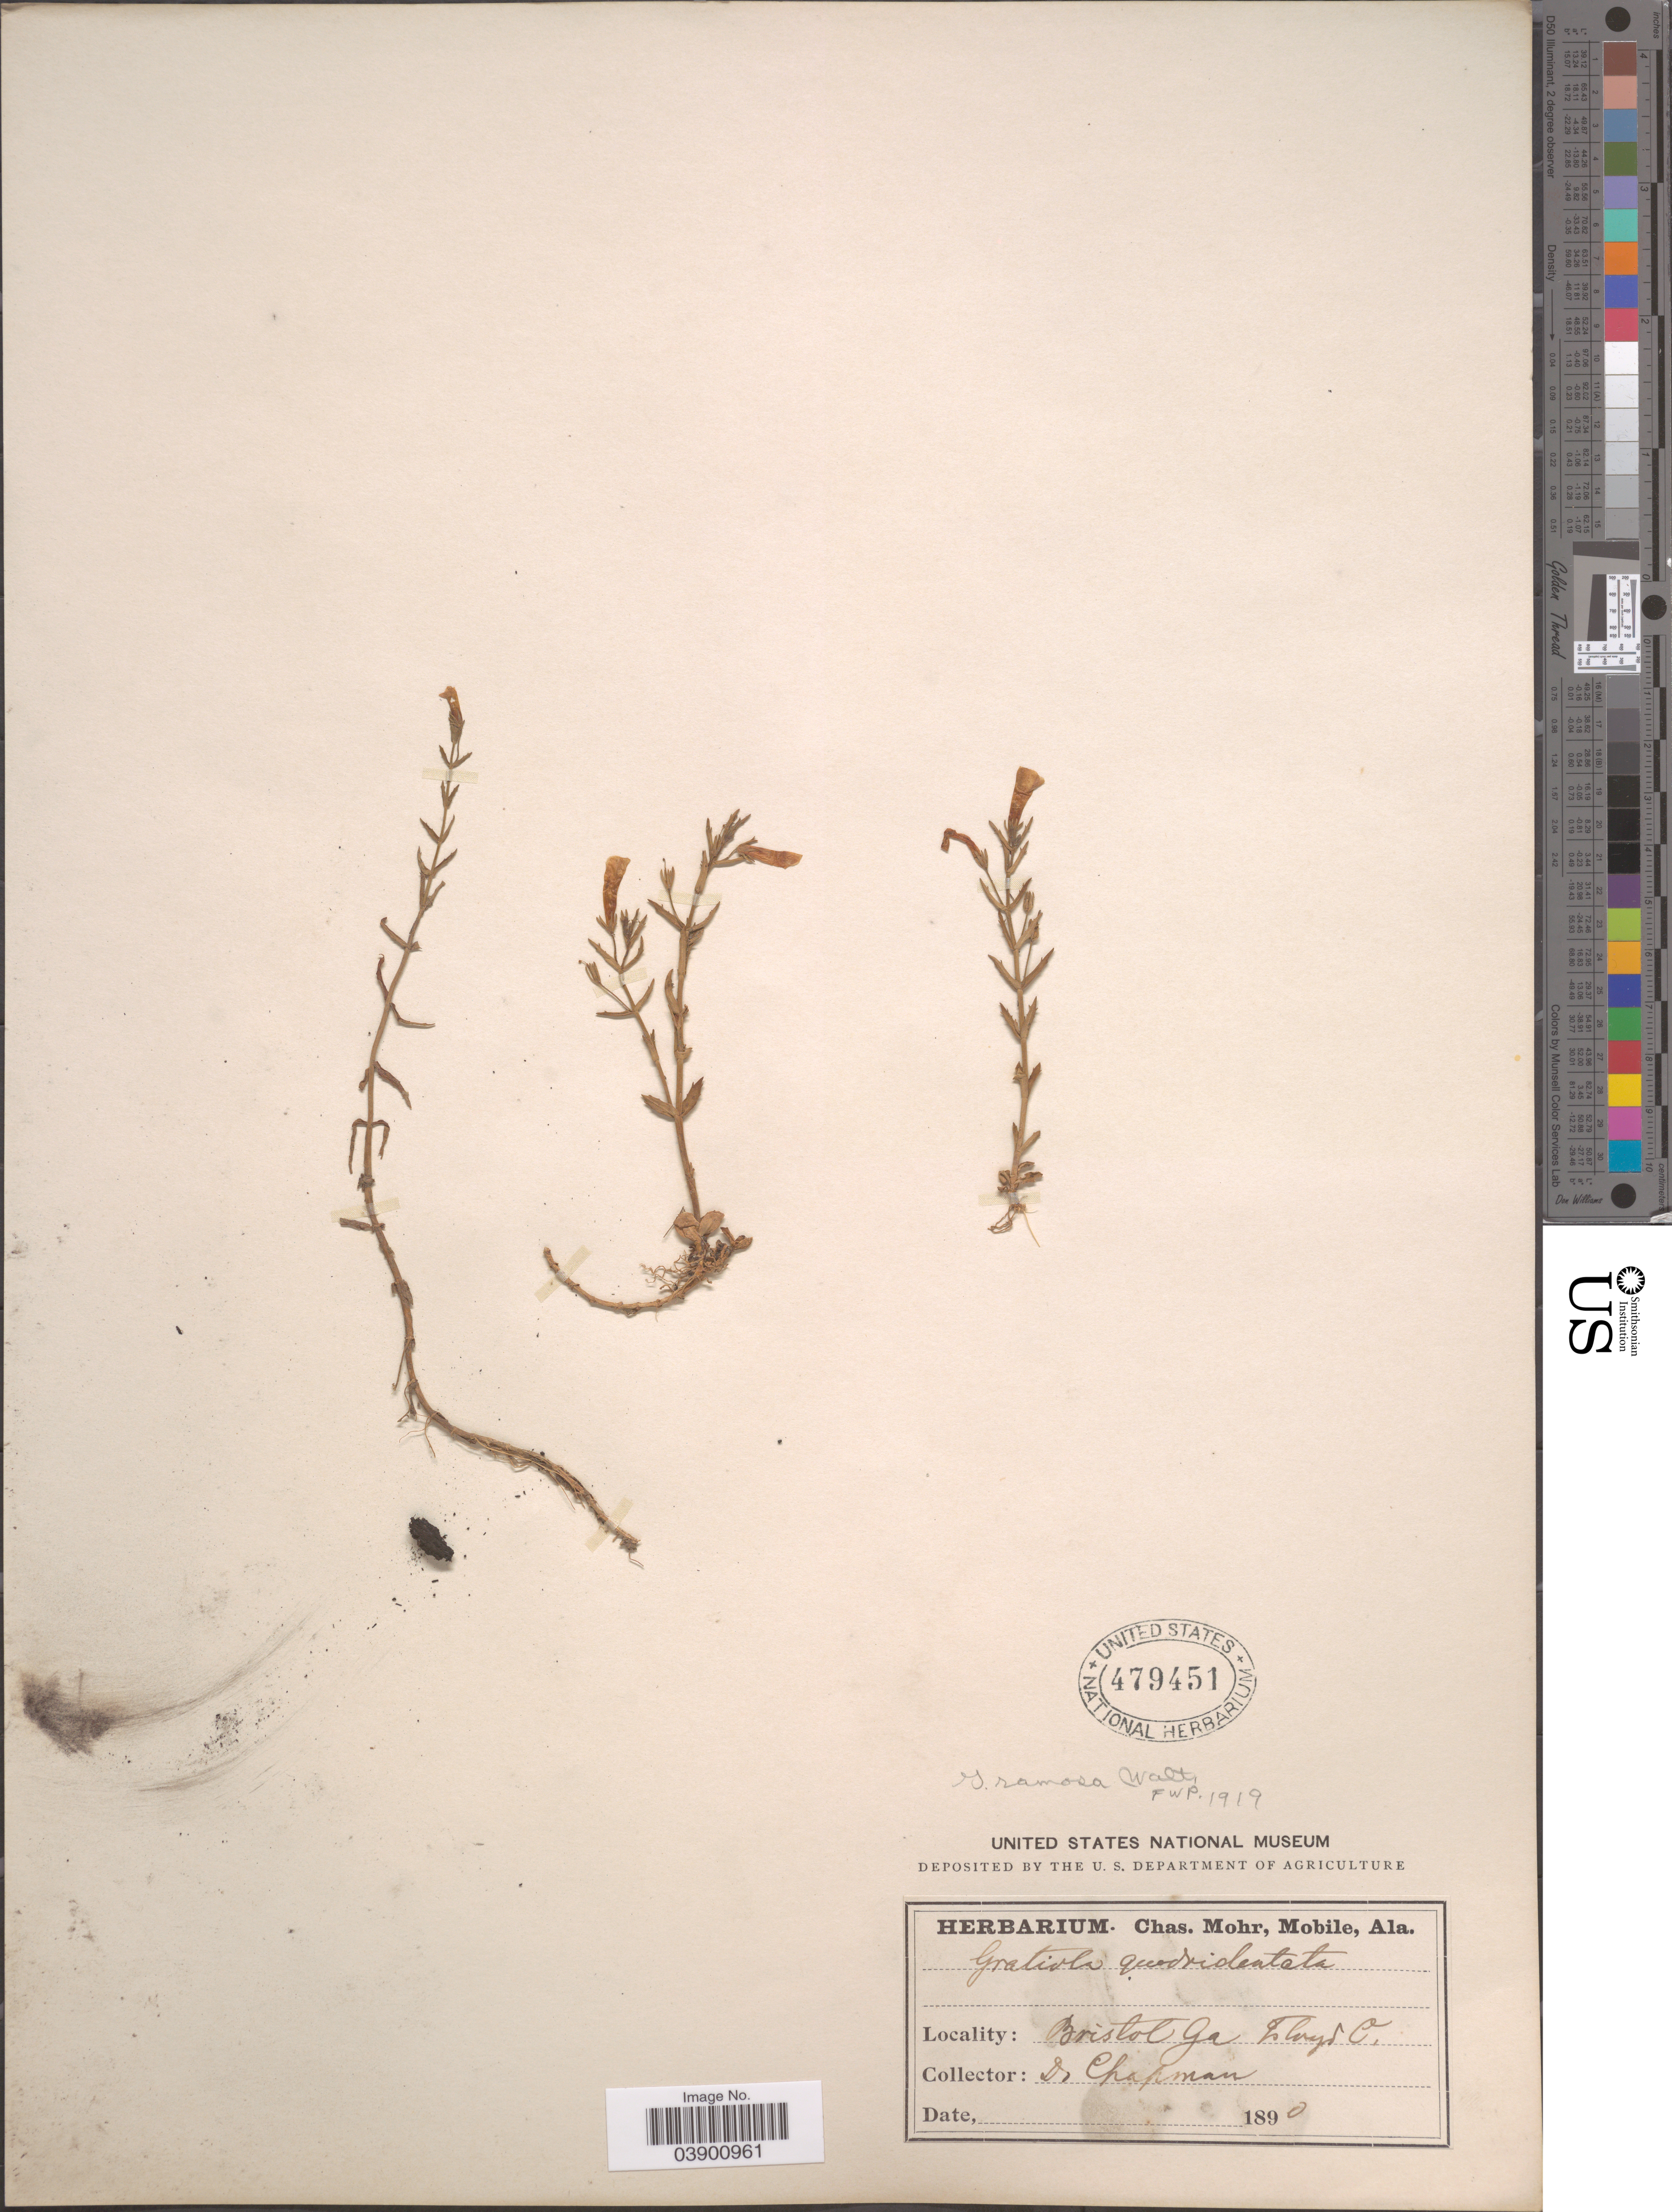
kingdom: Plantae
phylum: Tracheophyta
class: Magnoliopsida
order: Lamiales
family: Plantaginaceae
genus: Gratiola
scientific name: Gratiola ramosa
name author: Walter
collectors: A. Chapman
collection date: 1890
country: United States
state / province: Georgia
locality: Bristol. Floyd C.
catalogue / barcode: US 479451